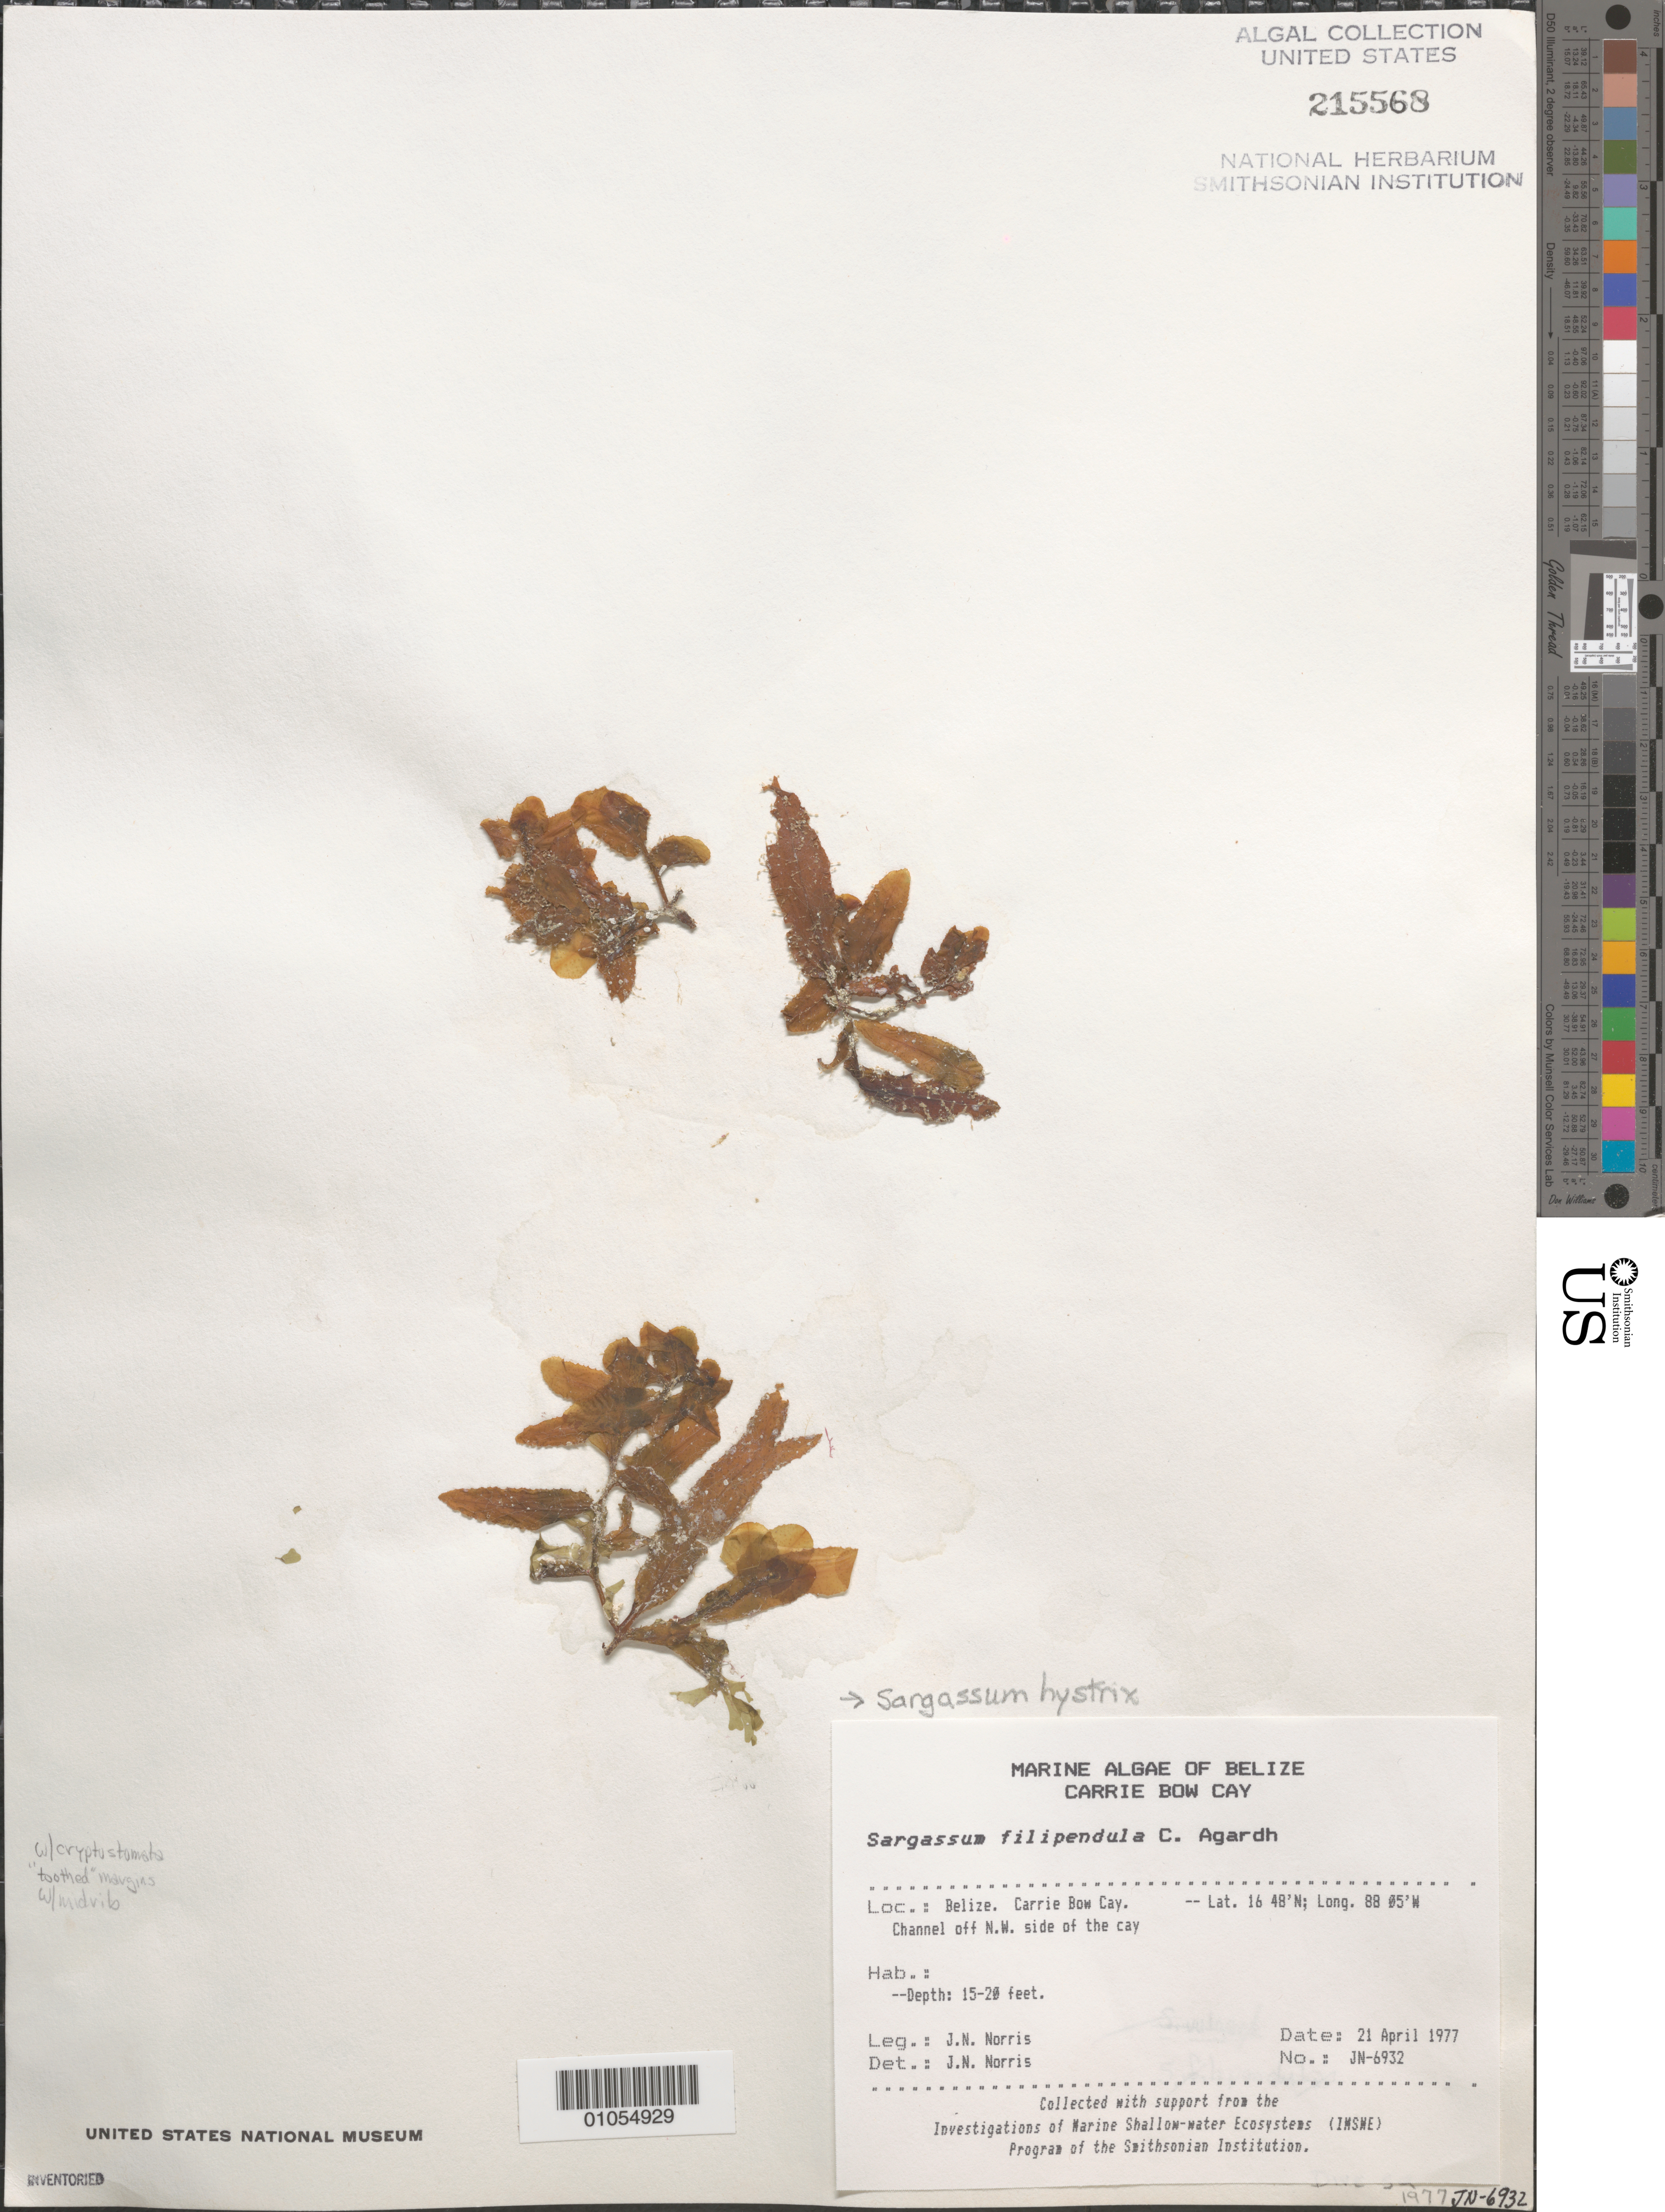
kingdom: Chromista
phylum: Ochrophyta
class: Phaeophyceae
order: Fucales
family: Sargassaceae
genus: Sargassum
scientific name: Sargassum hystrix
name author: J. Agardh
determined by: Norris, James N.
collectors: J. N. Norris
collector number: JN-6932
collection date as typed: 21 Apr 1977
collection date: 1977-04-21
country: Belize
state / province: Stann Creek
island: Carrie Bow Cay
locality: Channel off northwest side of the cay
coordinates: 16 48'N, 88 05'W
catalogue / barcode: US 215568